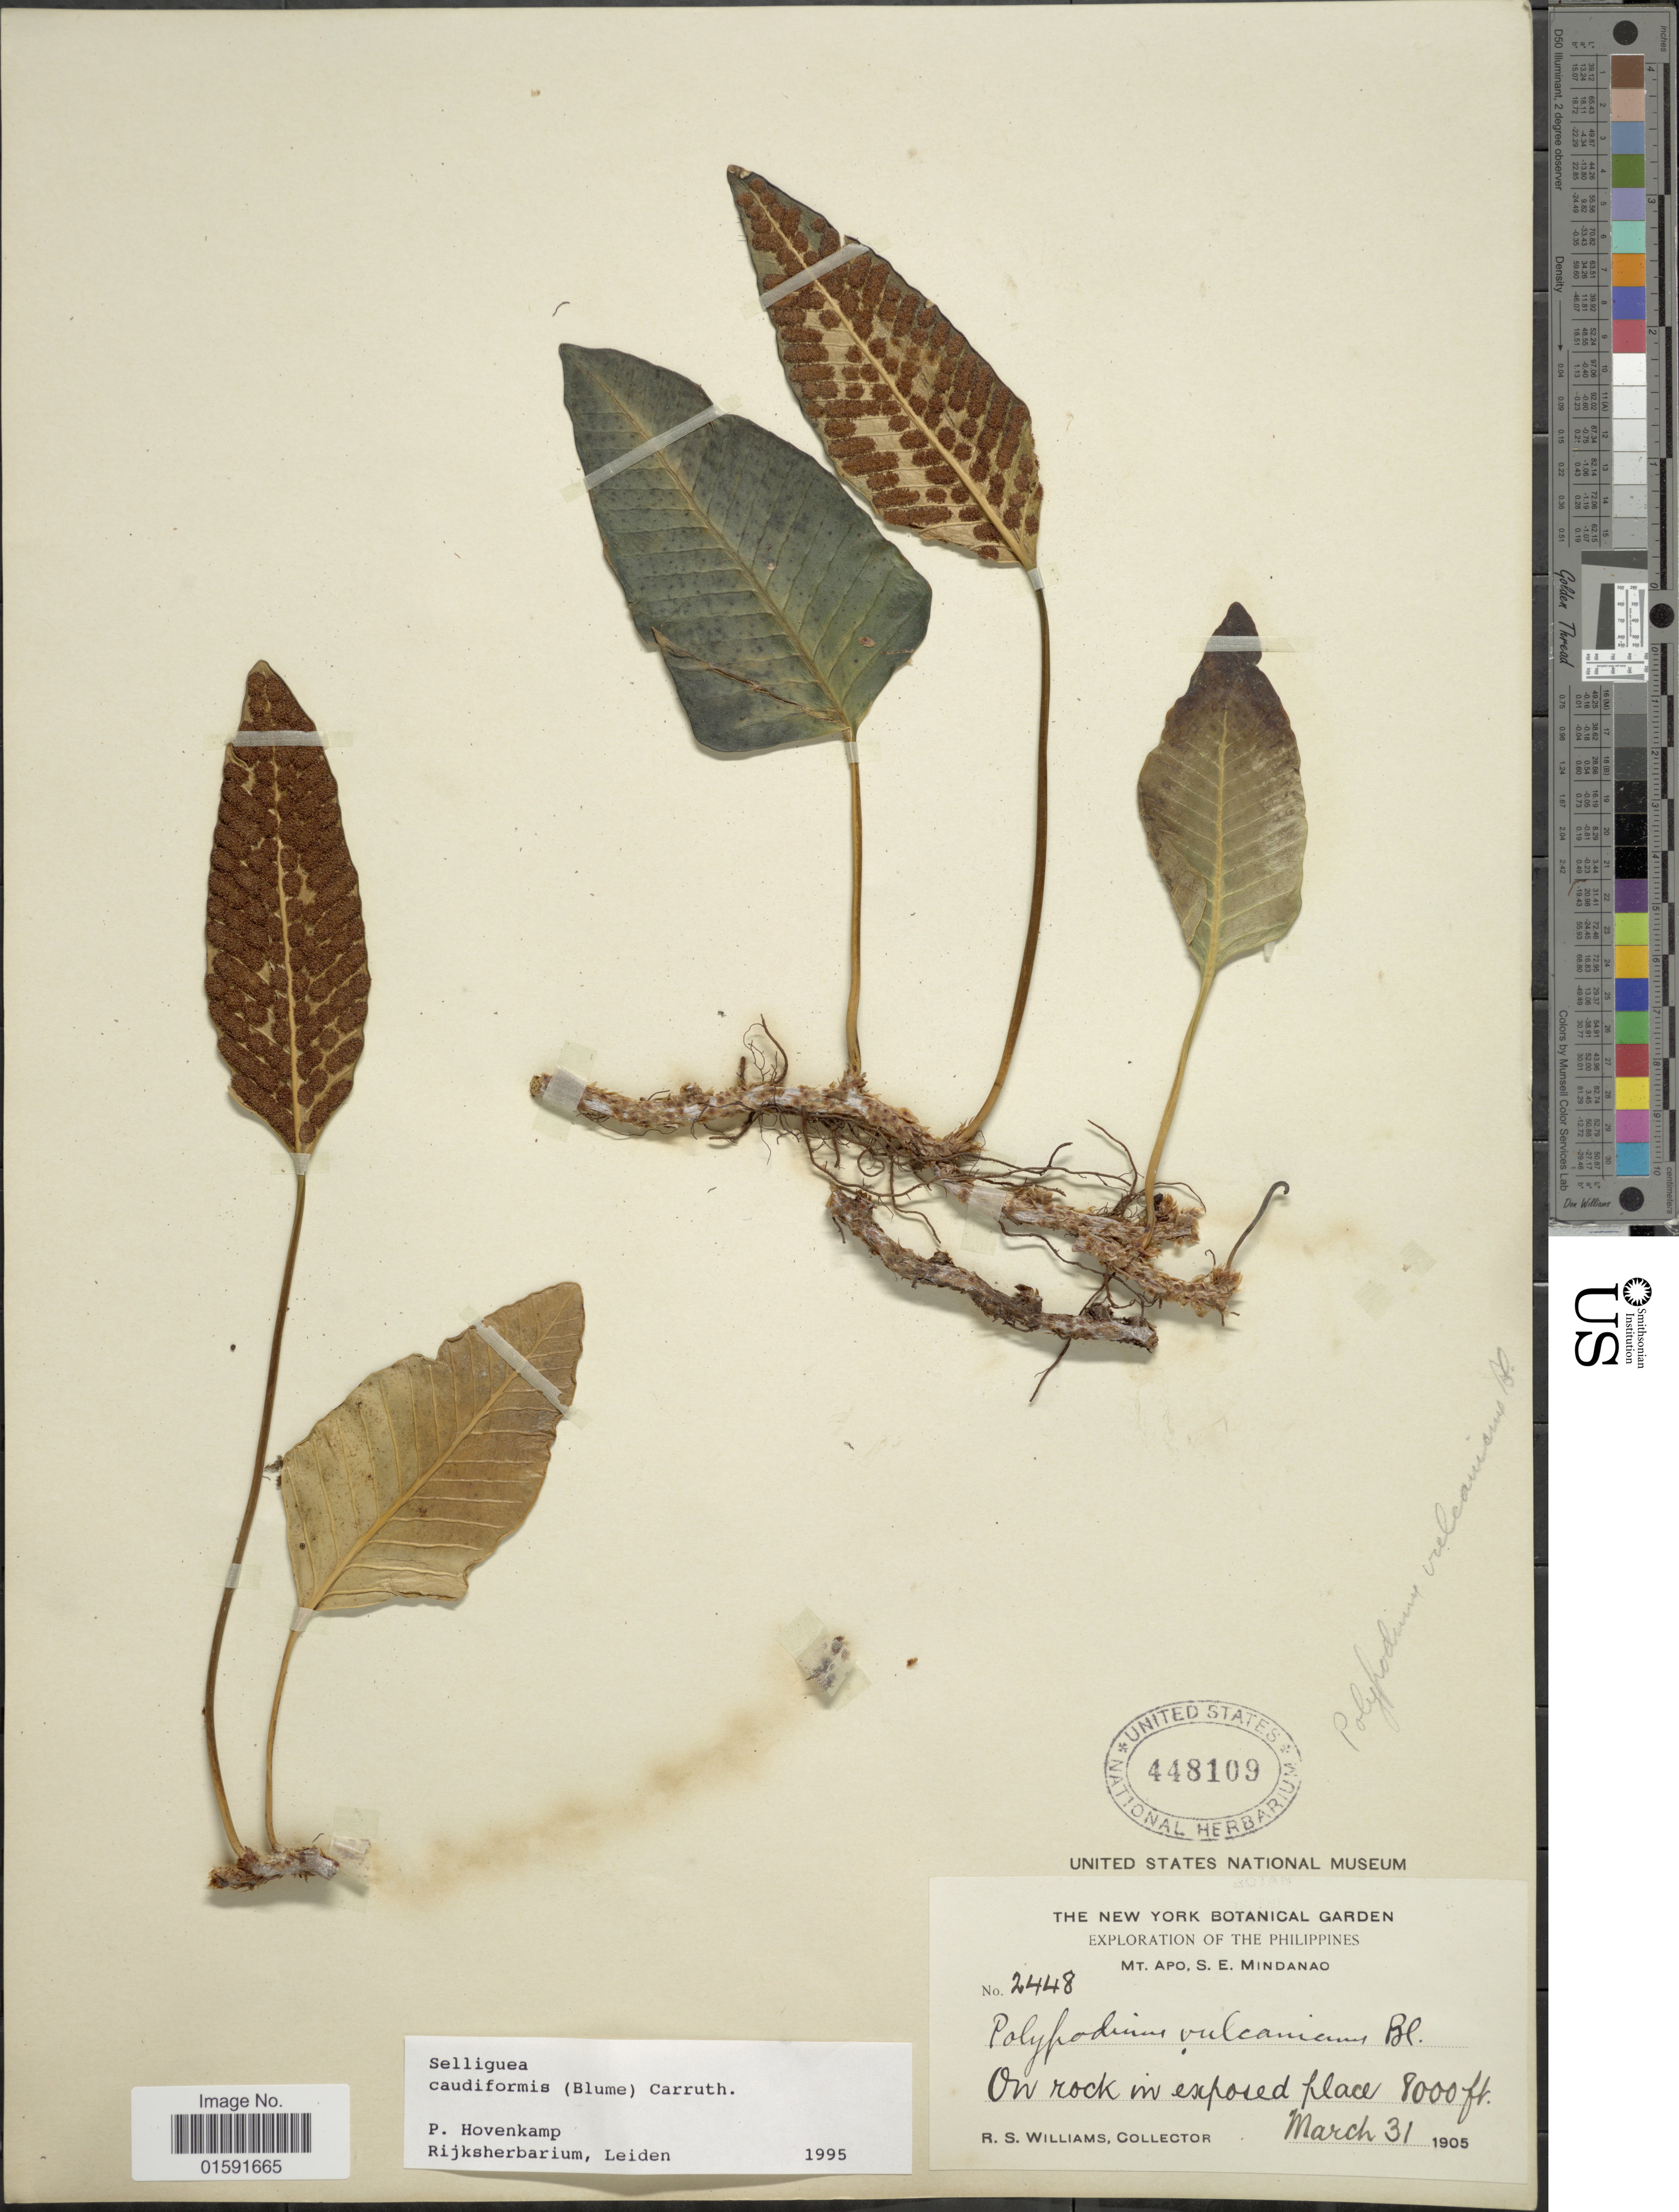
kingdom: Plantae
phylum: Tracheophyta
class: Polypodiopsida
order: Polypodiales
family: Polypodiaceae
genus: Selliguea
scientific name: Selliguea caudiformis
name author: (Blume) J. Sm.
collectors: R. S. Williams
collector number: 2448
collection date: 1905-03-31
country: Philippines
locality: Mt. Apo, S.E. Mindanao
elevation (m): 2438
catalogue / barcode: US 448109